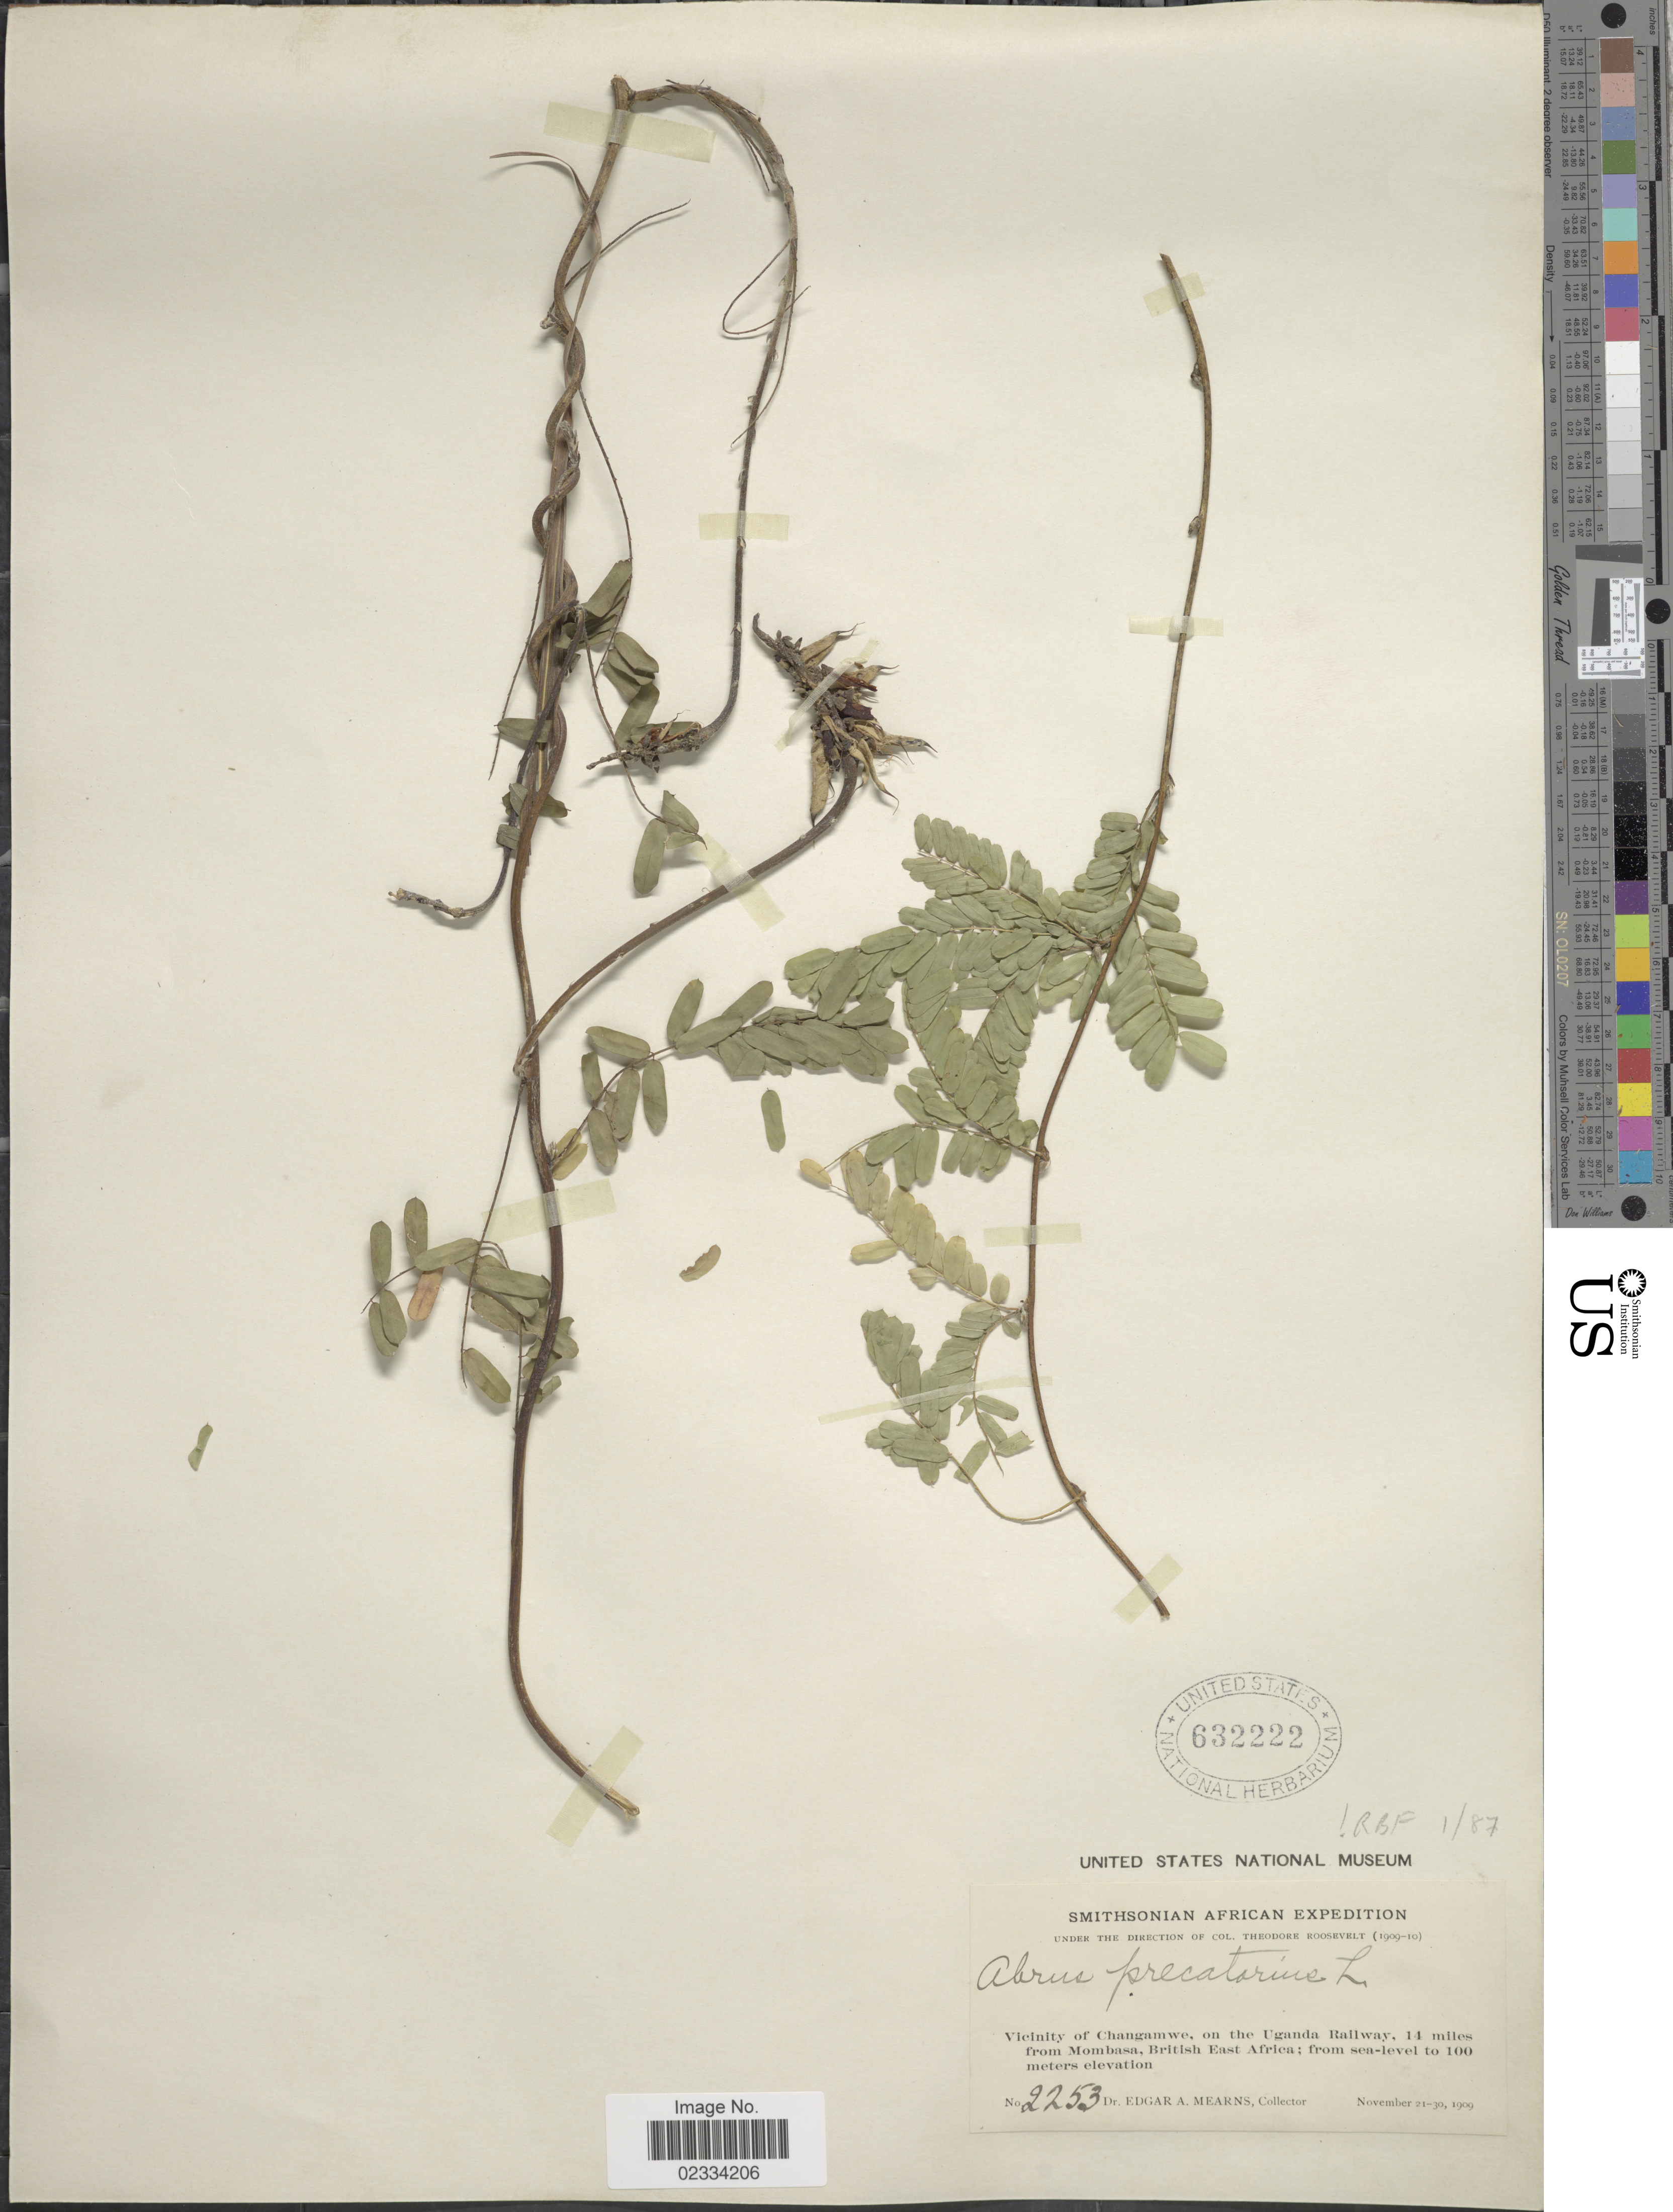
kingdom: Plantae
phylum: Tracheophyta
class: Magnoliopsida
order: Fabales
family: Fabaceae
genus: Abrus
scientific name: Abrus precatorius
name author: L.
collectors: E. A. Mearns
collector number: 2253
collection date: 1909-11-21/1909-11-30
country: Kenya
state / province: Mombasa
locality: Vicinity of Changamwe, on the Uganda Railway, 14 miles from Mombasa, British East Africa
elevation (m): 0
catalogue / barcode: US 632222